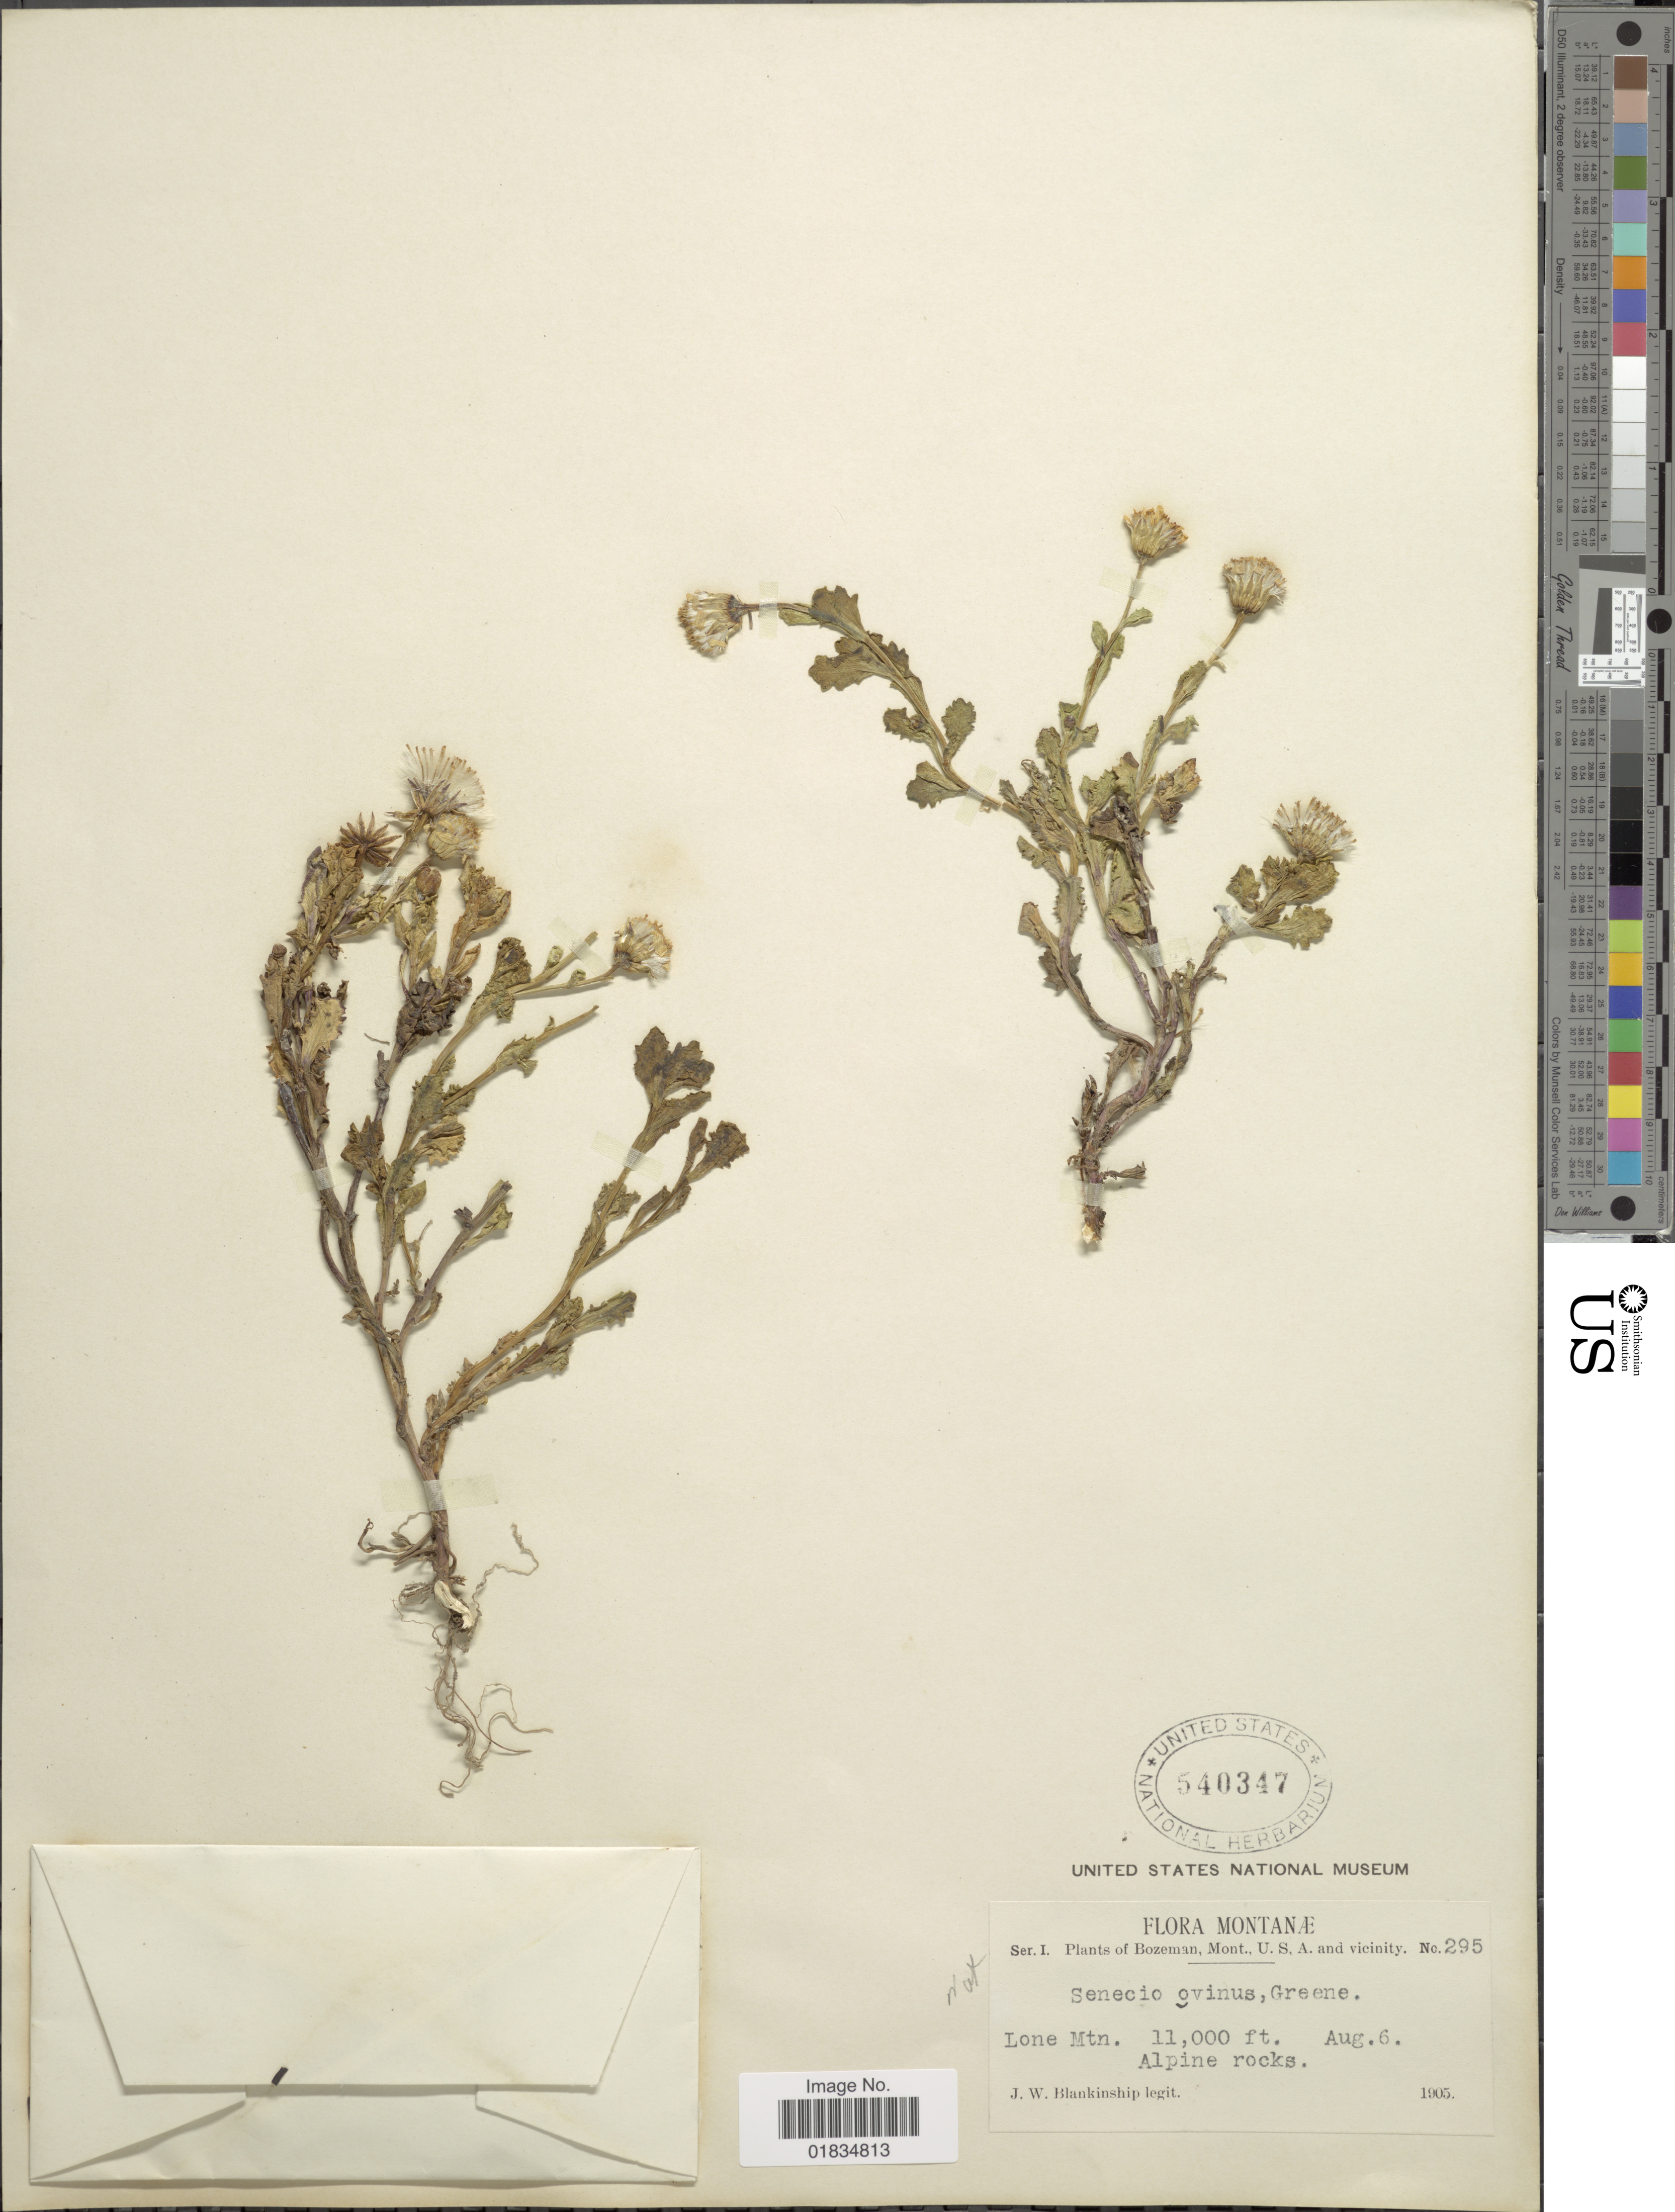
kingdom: Plantae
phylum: Tracheophyta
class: Magnoliopsida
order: Asterales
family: Asteraceae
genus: Packera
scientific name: Packera subnuda var. subnuda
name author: (DC.) Trock & T.M. Barkley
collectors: J. W. Blankinship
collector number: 295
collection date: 1905-08-06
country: United States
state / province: Montana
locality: Lone Mtn. Bozeman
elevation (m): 3353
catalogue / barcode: US 540347